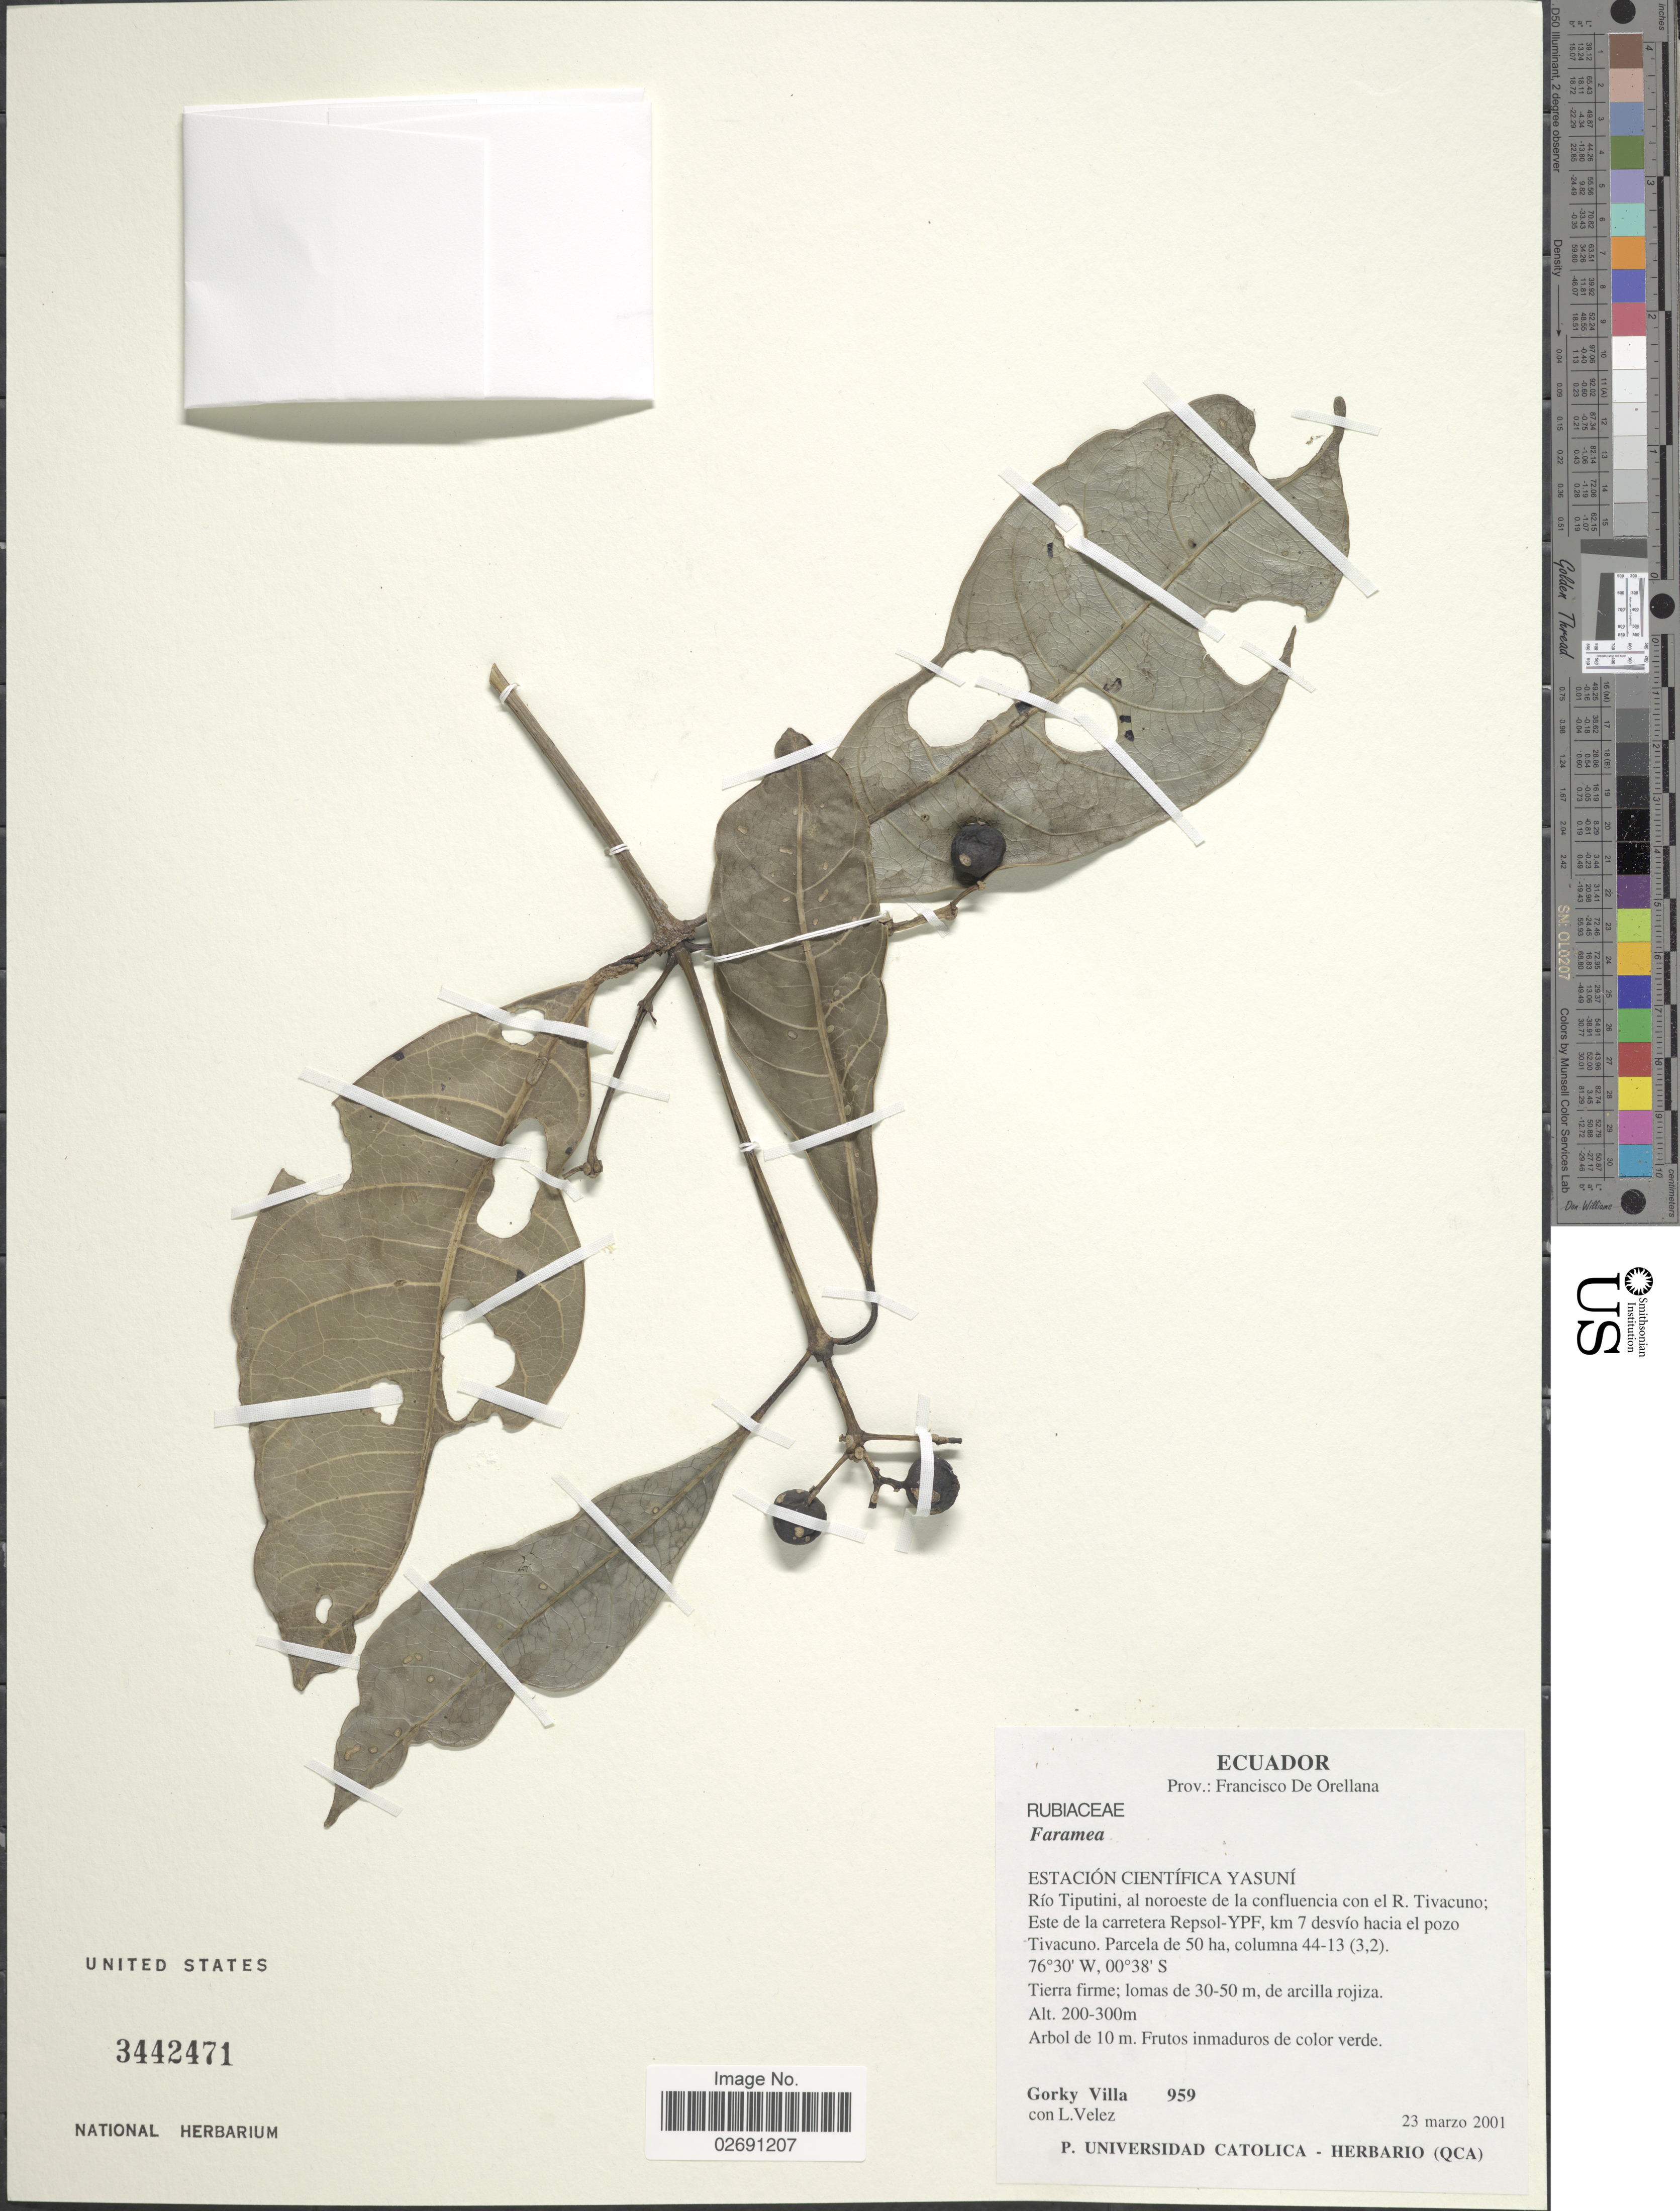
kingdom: Plantae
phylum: Tracheophyta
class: Magnoliopsida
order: Gentianales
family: Rubiaceae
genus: Faramea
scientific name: Faramea sp.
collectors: G. Villa & L. Velez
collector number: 959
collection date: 2001-03-23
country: Ecuador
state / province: Orellana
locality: Prov.: Francisco De Orellana, Estacion Cientifica Yasuni, Rio Tiputini, al noreste de la confluencia con el R. Tivacuno; Este de la carretera Repsol-YPF, km 7 desvio hacia el pozo Tivacuno, Parcela de 50 ha, columna 44-13 (3,2)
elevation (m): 200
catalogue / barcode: US 3442471